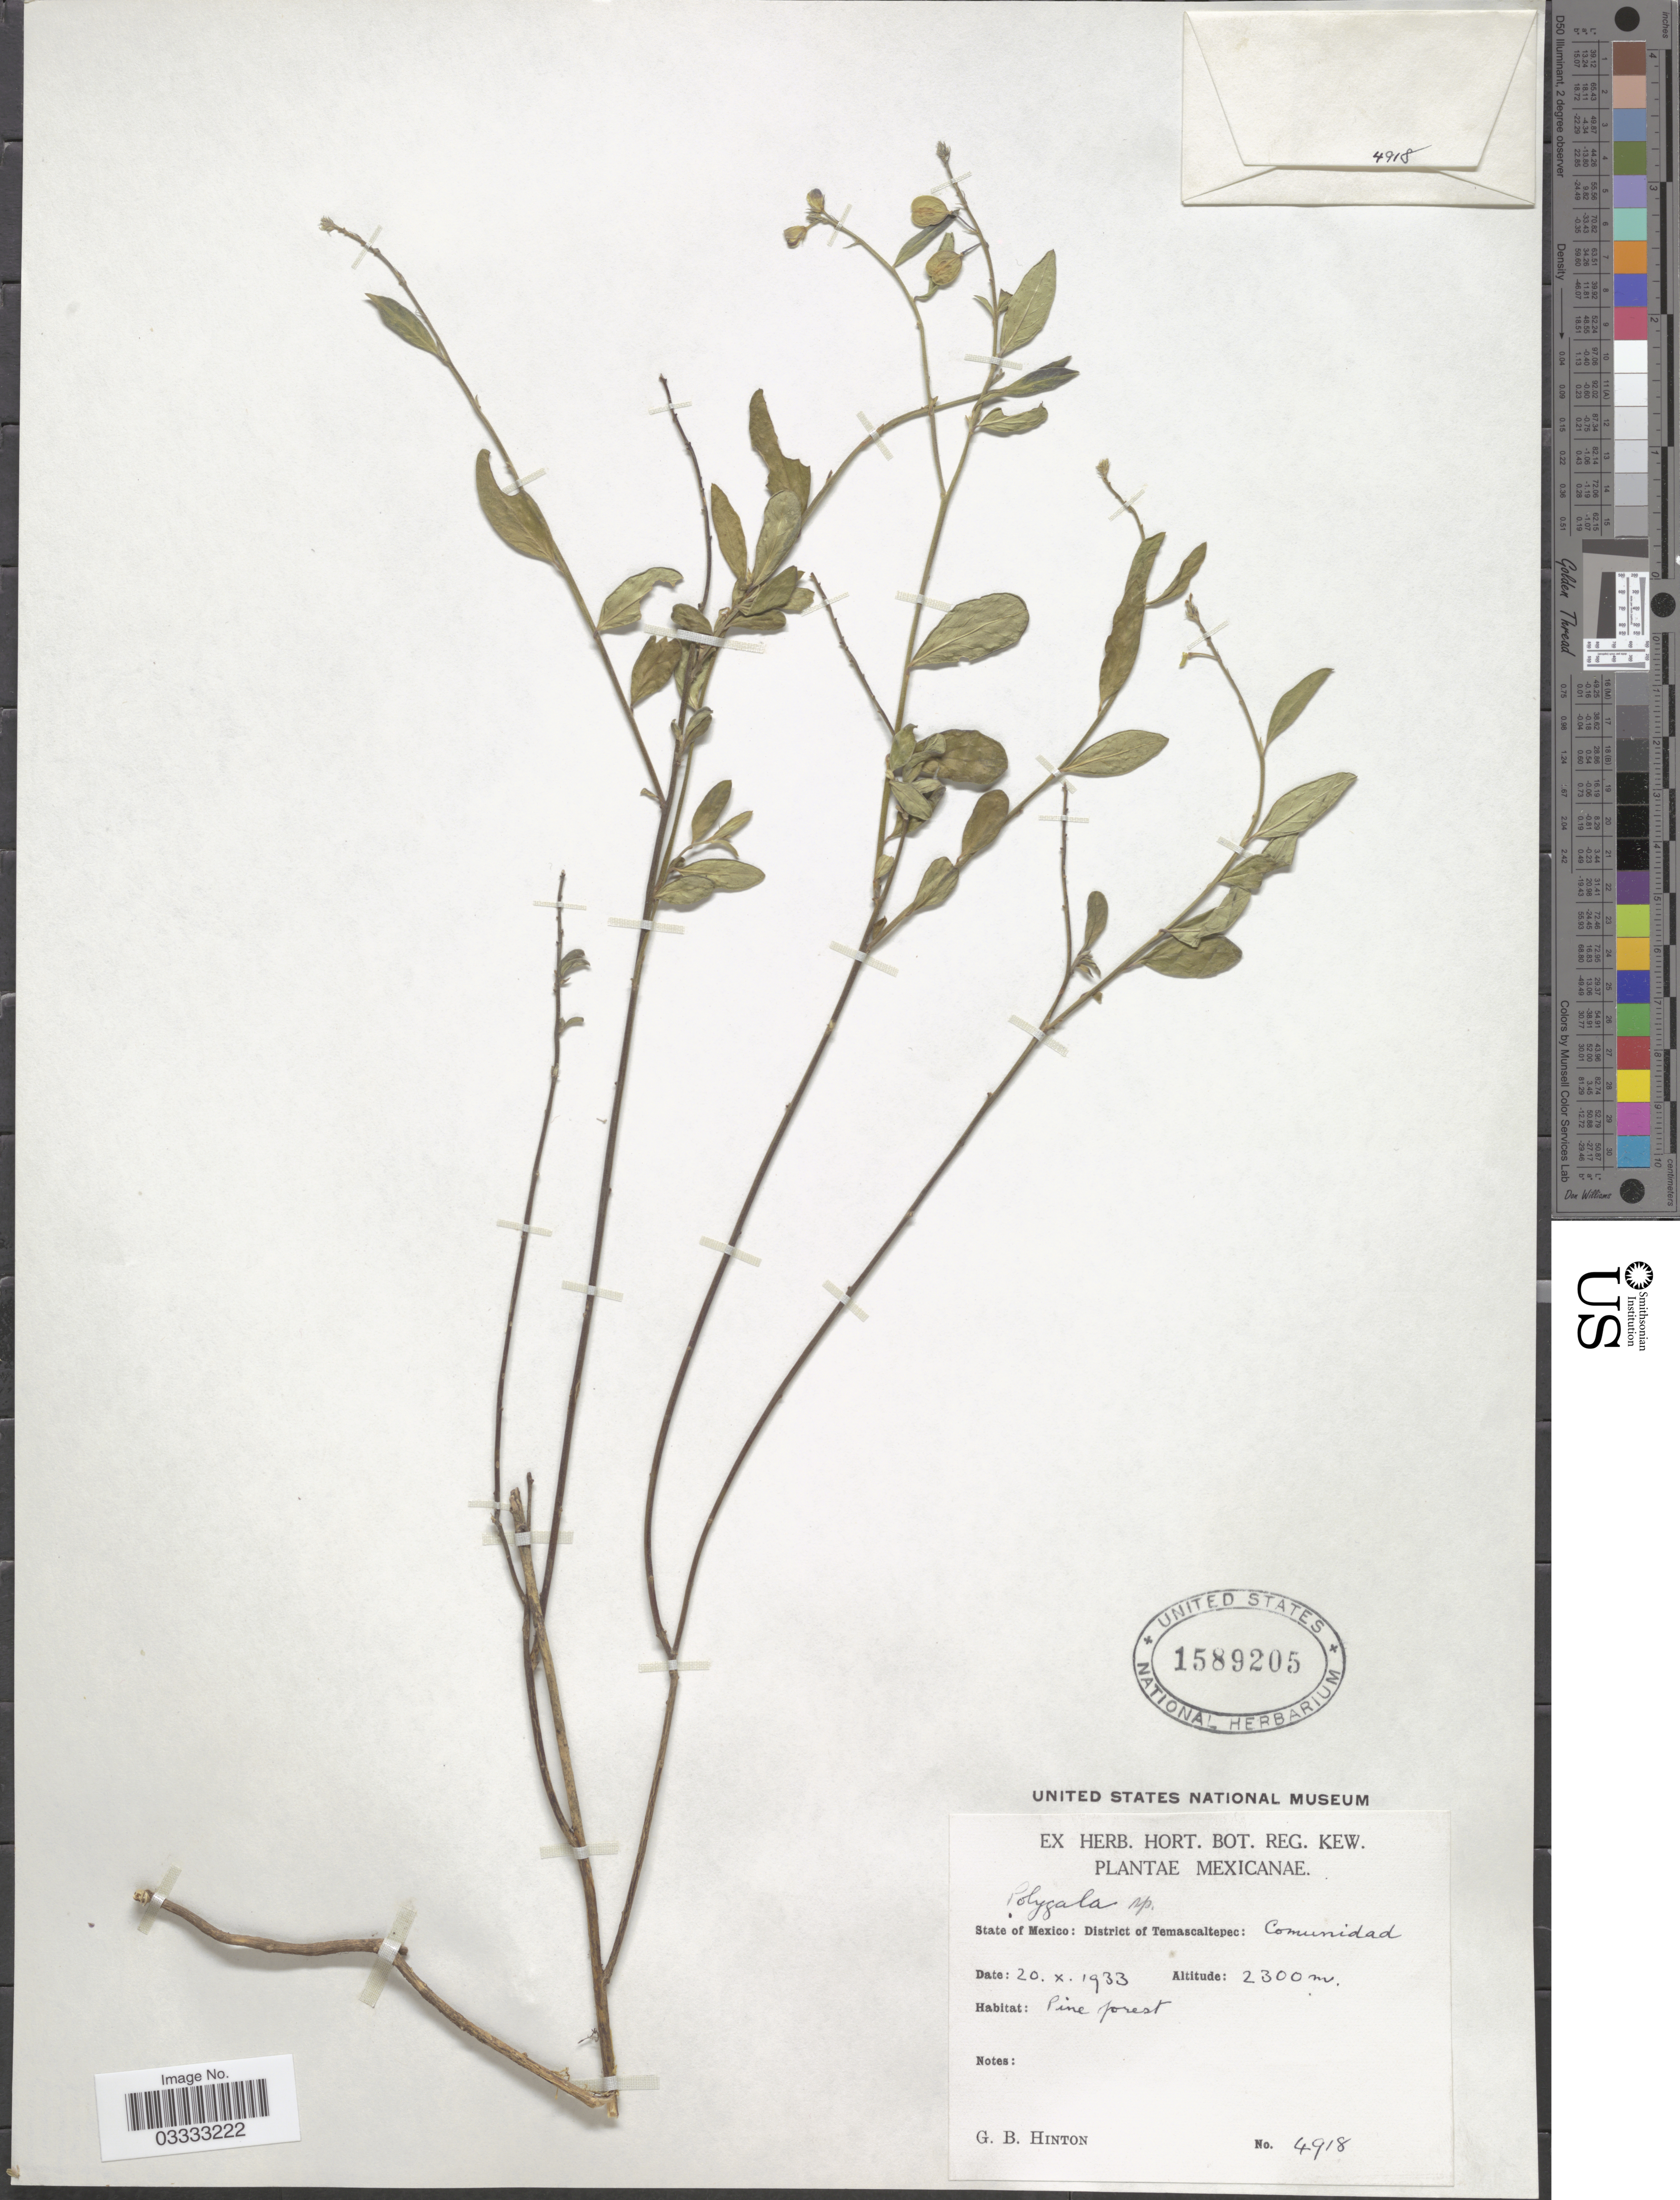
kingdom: Plantae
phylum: Tracheophyta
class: Magnoliopsida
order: Fabales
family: Polygalaceae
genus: Polygala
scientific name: Polygala sp.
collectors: G. B. Hinton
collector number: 4918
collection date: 1933-10-20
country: Mexico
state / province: México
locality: District of Temascaltepec: Comunidad.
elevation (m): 2300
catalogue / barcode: US 1589205